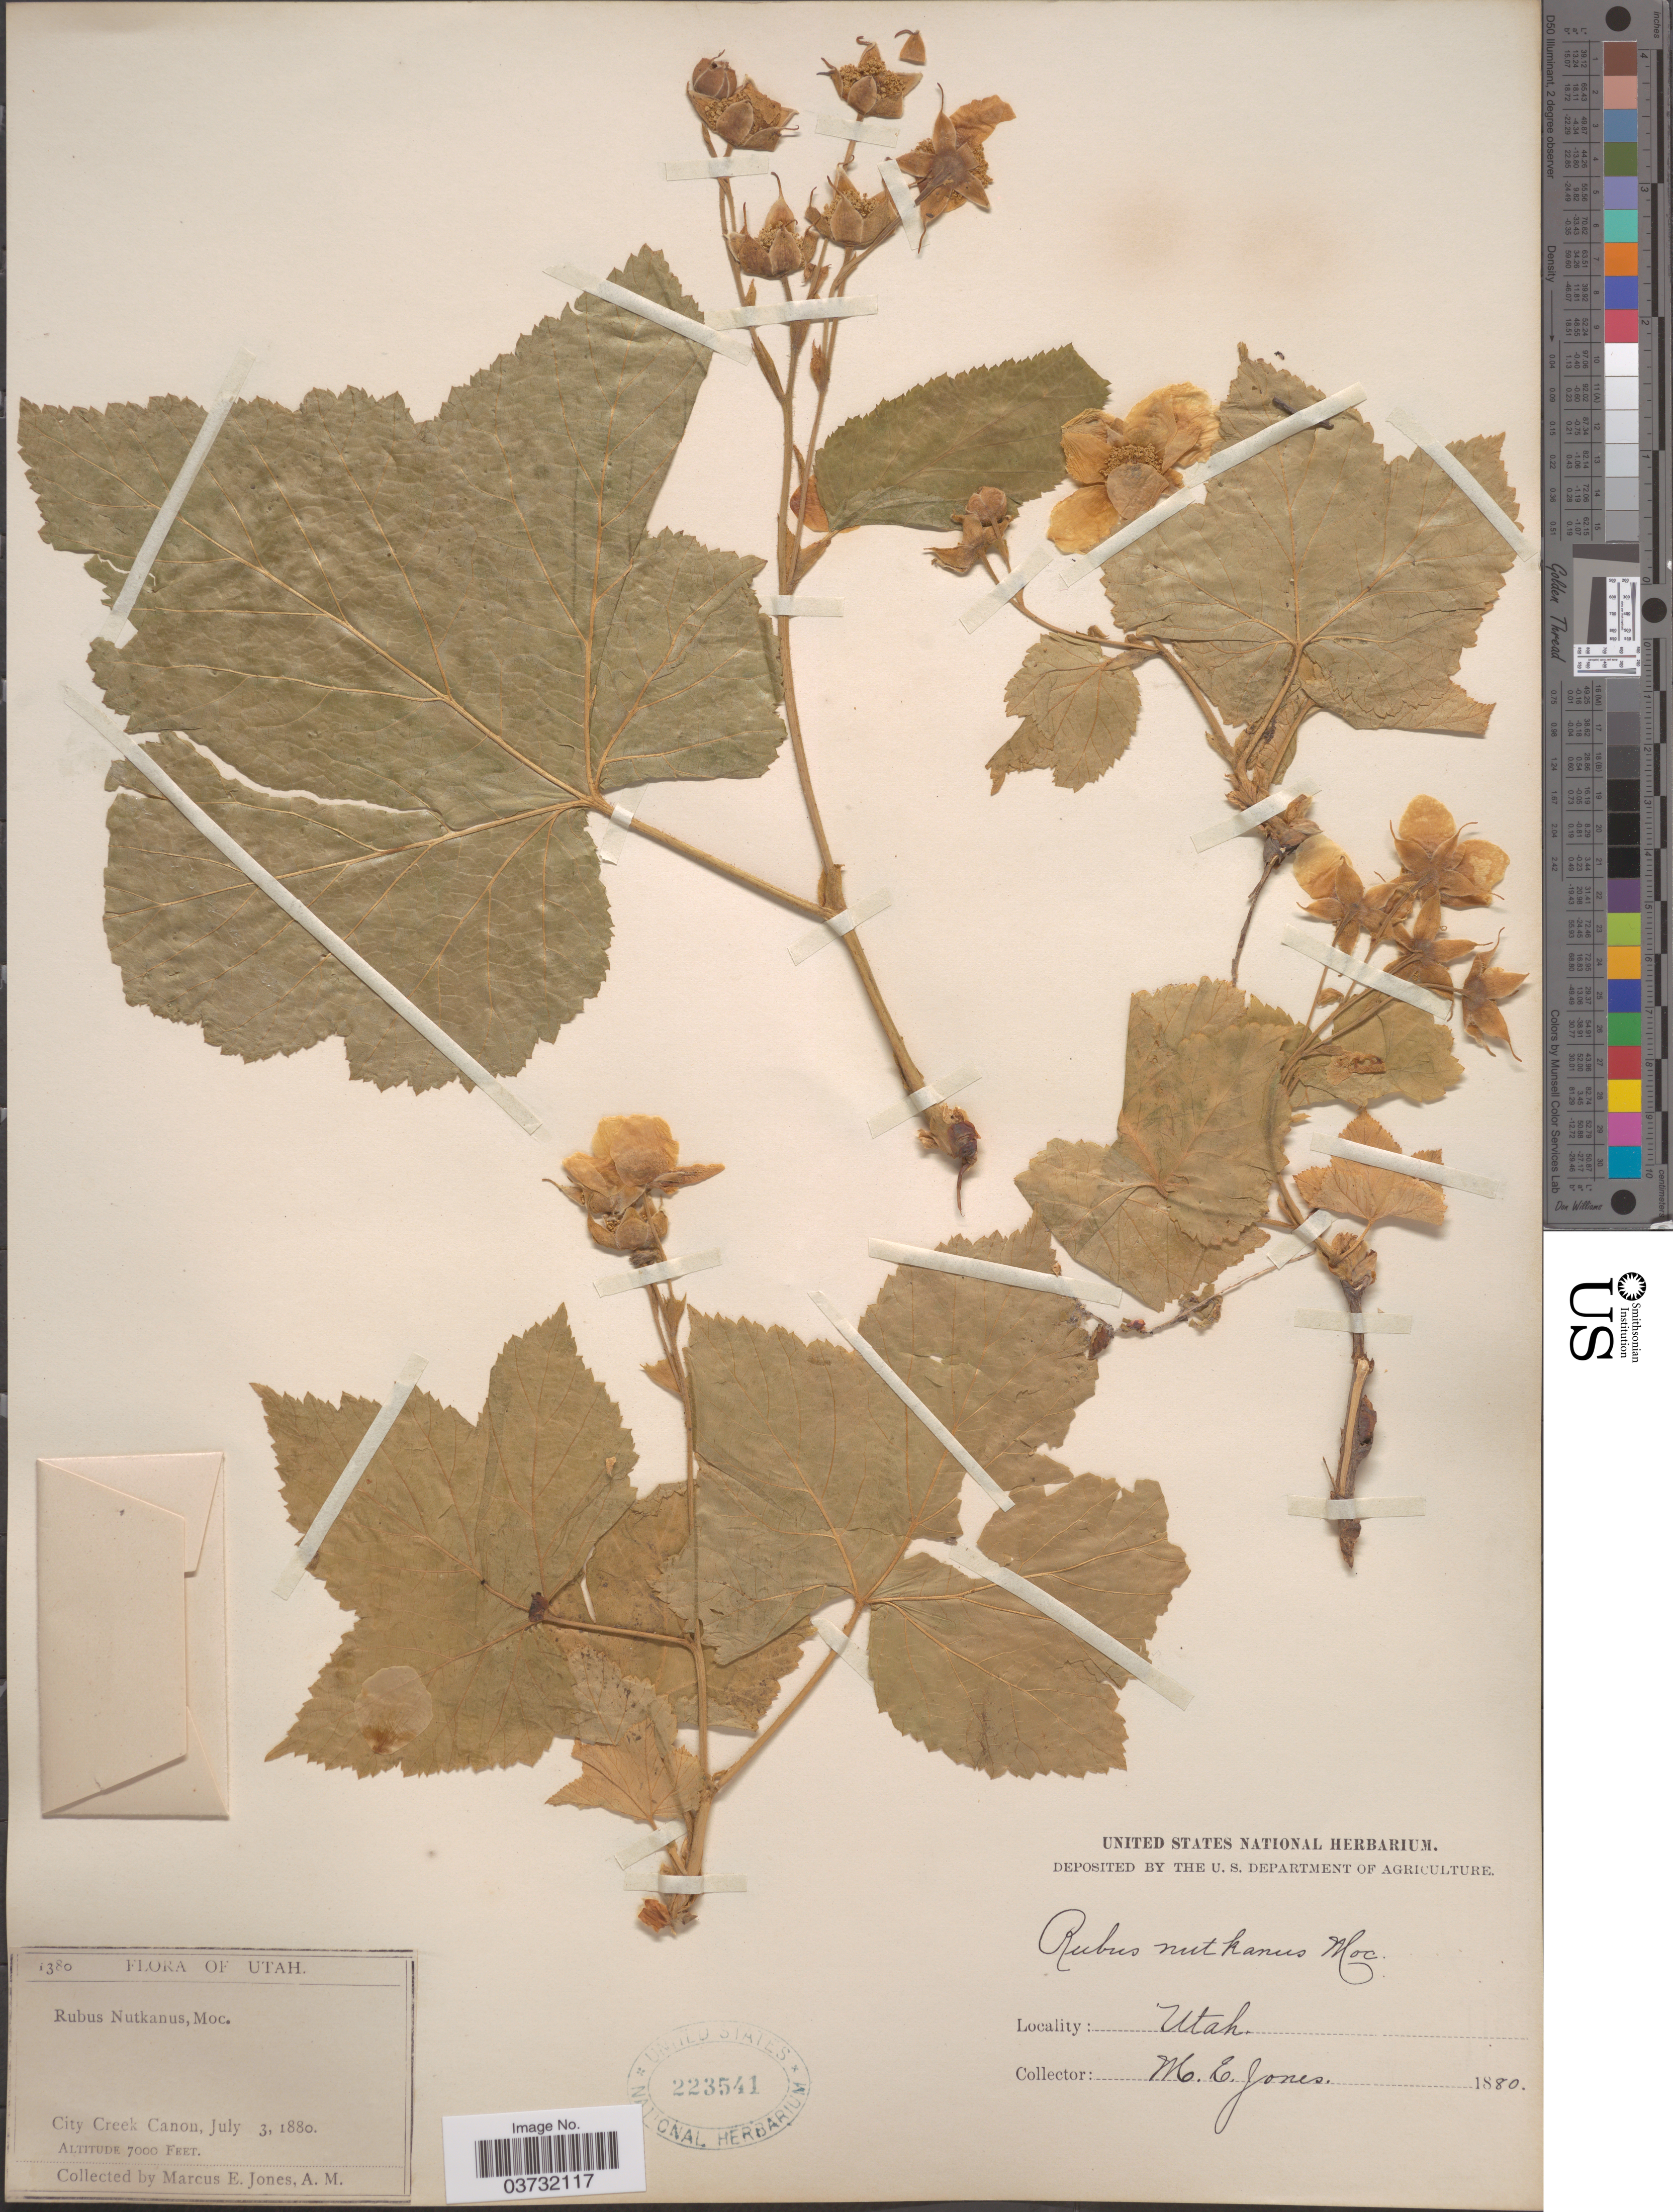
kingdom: Plantae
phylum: Tracheophyta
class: Magnoliopsida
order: Rosales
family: Rosaceae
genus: Rubus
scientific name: Rubus parviflorus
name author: Nutt.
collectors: M. E. Jones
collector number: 1380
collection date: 1880-07-03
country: United States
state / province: Utah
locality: City Creek Canon.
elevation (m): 2134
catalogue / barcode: US 223541